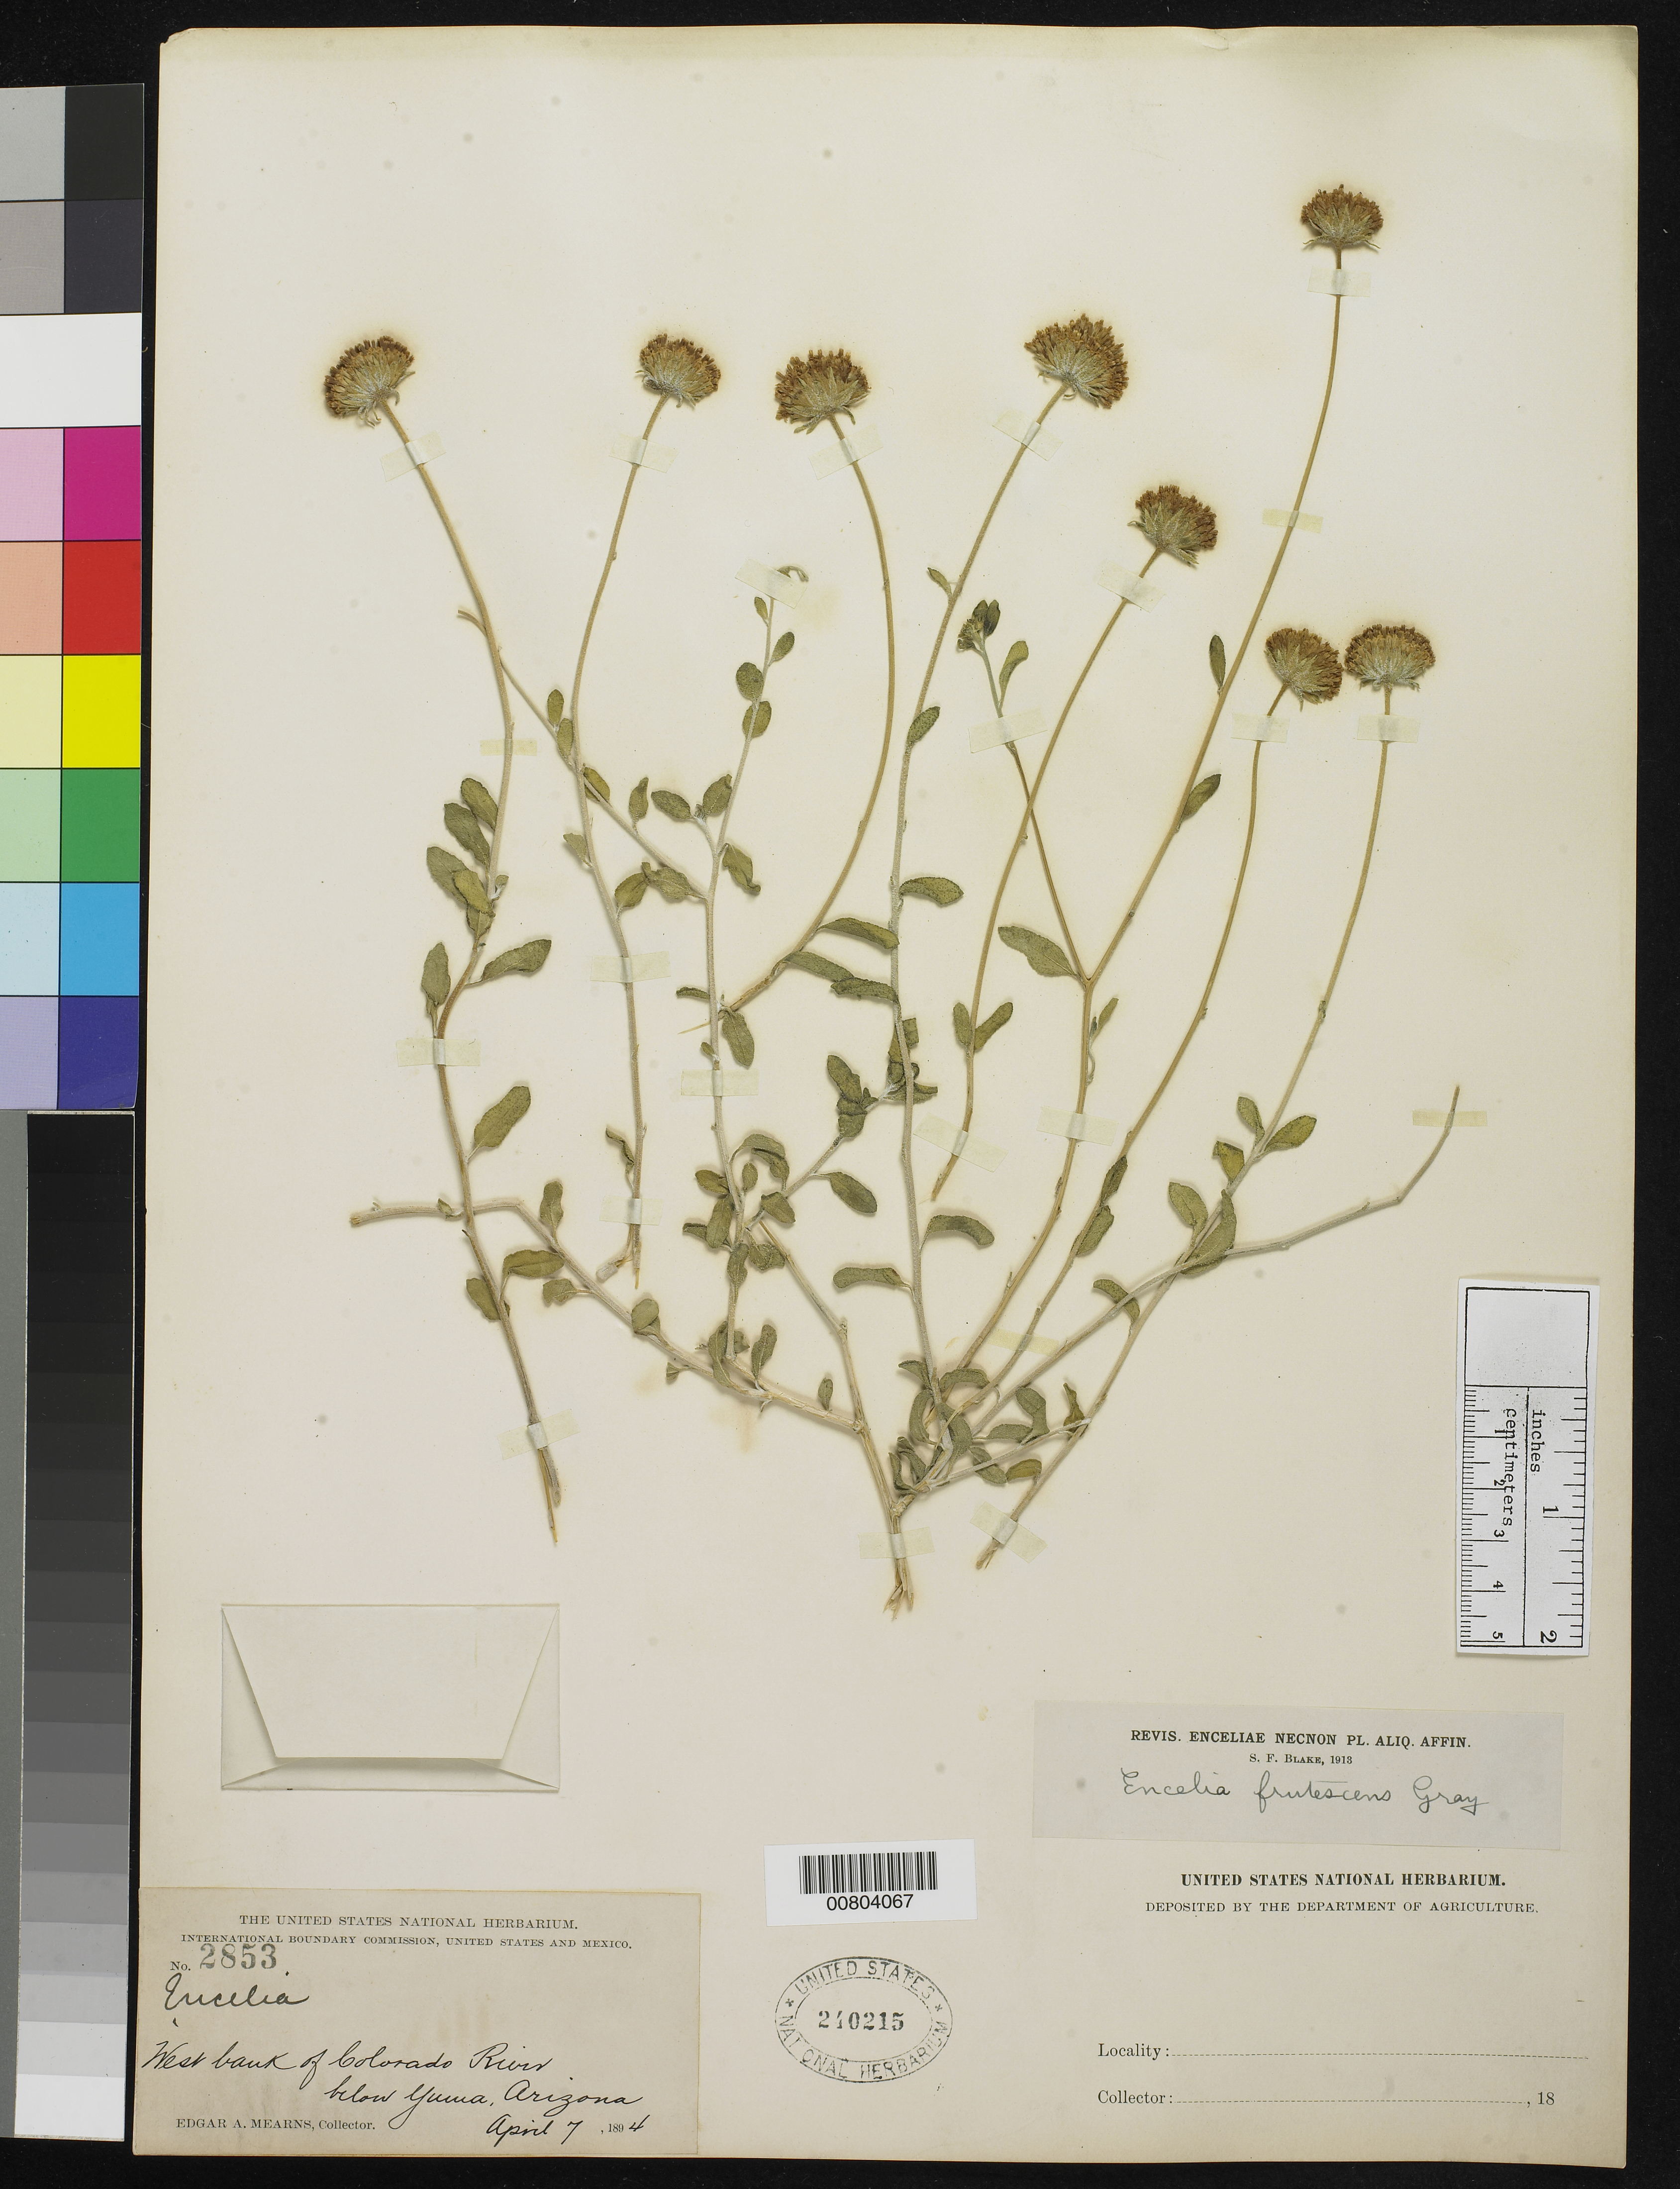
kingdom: Plantae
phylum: Tracheophyta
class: Magnoliopsida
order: Asterales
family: Asteraceae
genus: Encelia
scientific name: Encelia frutescens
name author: (A. Gray) A. Gray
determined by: Blake, Sydney F.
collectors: E. A. Mearns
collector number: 2853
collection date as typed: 07 Apr 1894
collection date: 1894-04-07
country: United States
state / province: Arizona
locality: West bank of Colorado River, below Yuma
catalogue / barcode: US 240215